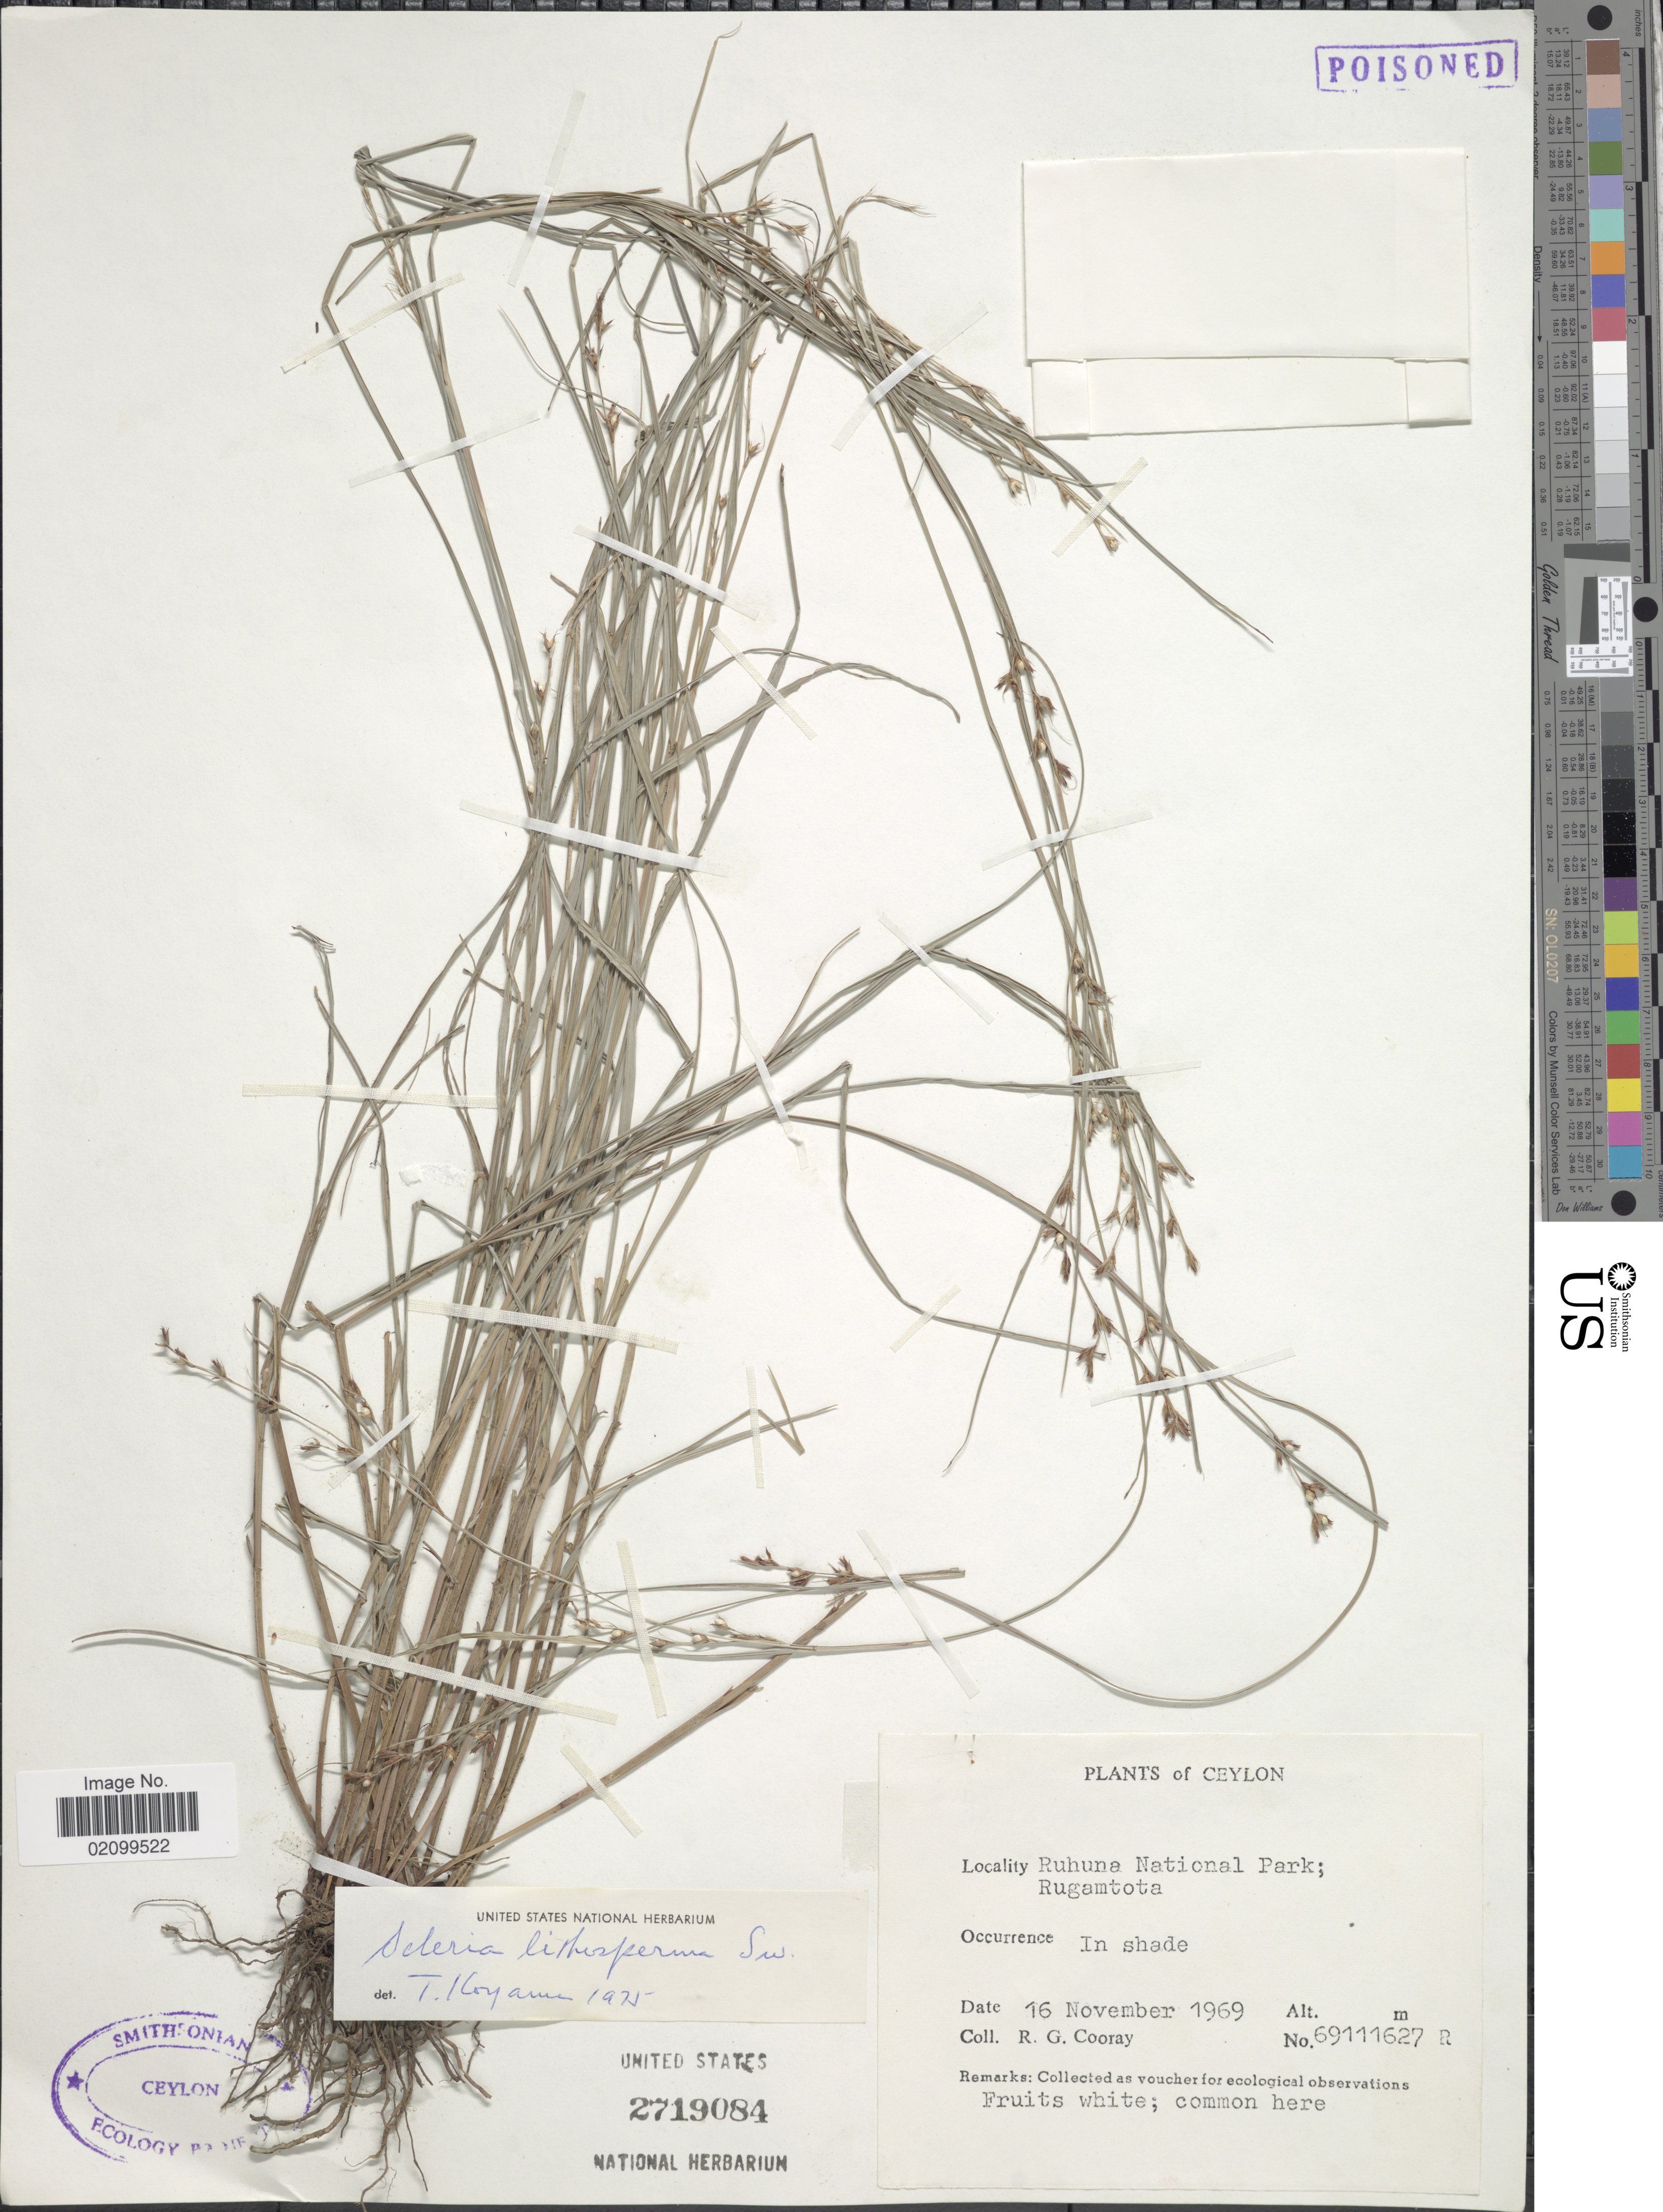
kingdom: Plantae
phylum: Tracheophyta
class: Liliopsida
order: Poales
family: Cyperaceae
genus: Scleria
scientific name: Scleria lithosperma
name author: (L.) Sw.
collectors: R. Cooray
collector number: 69111627R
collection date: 1969-11-16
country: Sri Lanka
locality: Ceylon. Ruhuna National Park; Rugamtota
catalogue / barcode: US 2719084